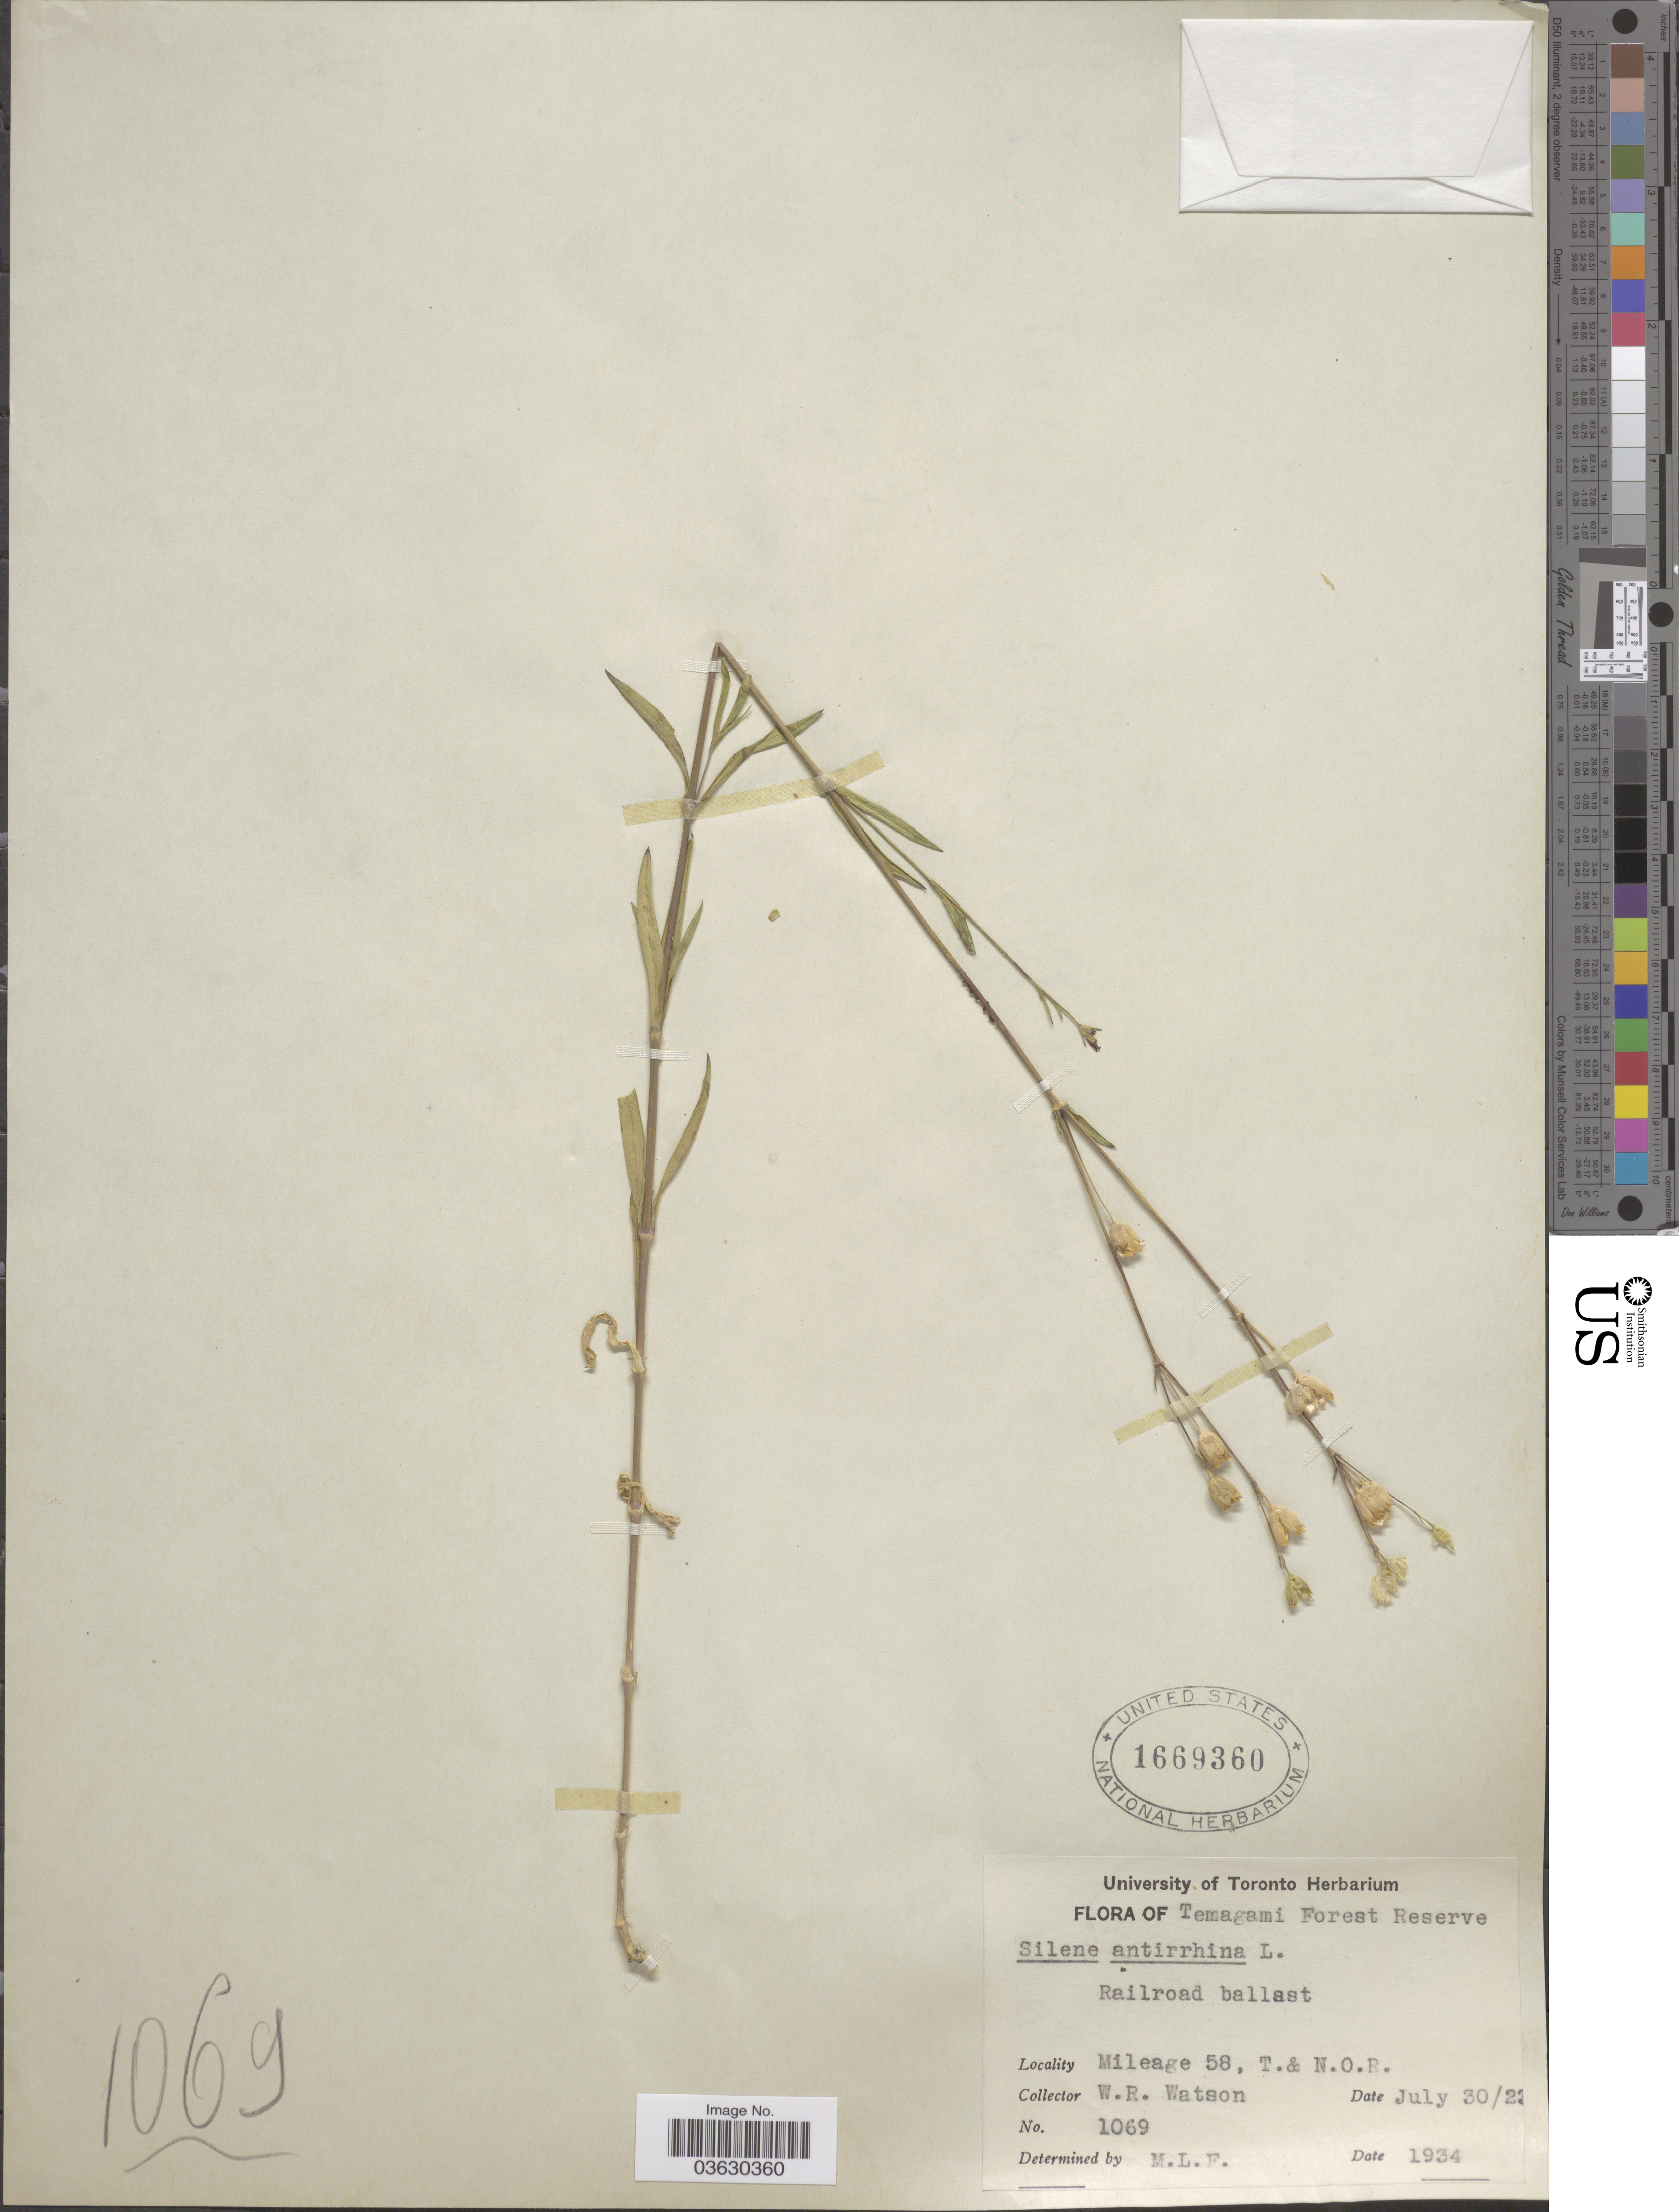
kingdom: Plantae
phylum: Tracheophyta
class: Magnoliopsida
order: Caryophyllales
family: Caryophyllaceae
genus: Silene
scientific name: Silene antirrhina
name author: L.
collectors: W. R. Watson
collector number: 1069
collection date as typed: Transcribed d/m/y: 30/7/23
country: Canada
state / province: Ontario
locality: Temagami Forest Reserve. Mileage 58, T.& N.O.R.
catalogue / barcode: US 1669360